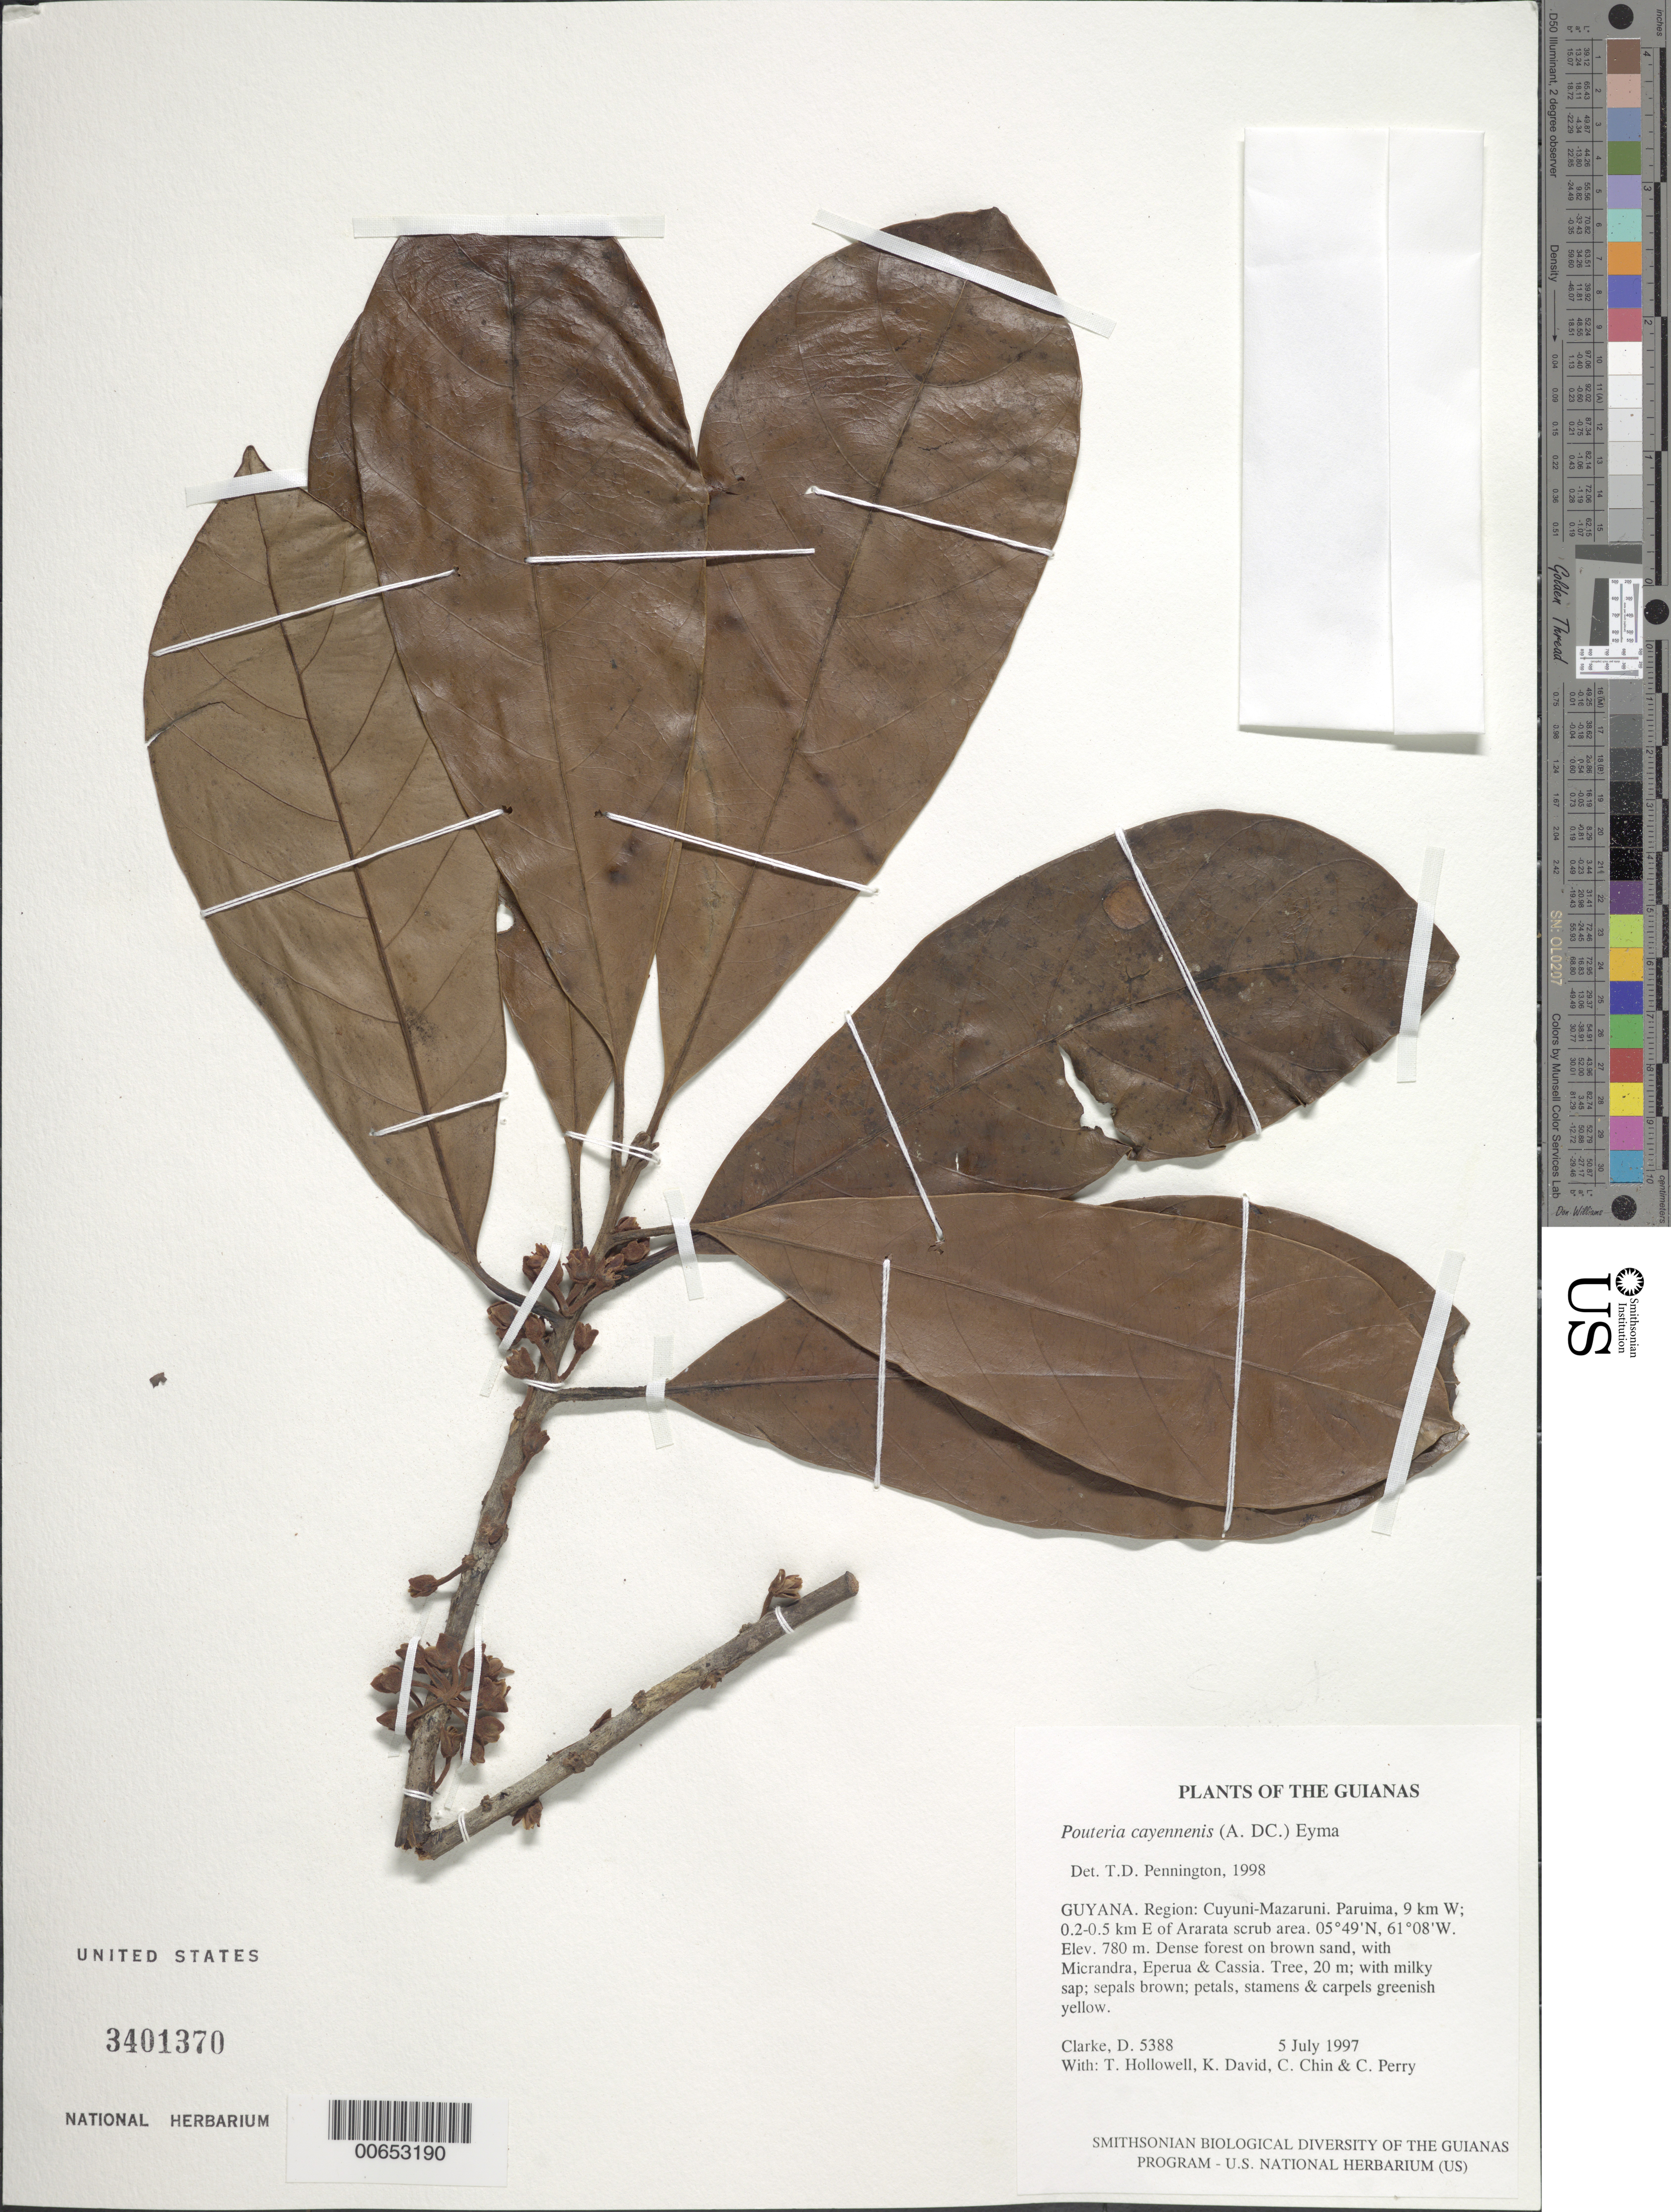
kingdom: Plantae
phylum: Tracheophyta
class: Magnoliopsida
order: Ericales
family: Sapotaceae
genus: Pouteria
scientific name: Pouteria cayennensis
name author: (A. DC.) Eyma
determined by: Pennington, T. D., (K)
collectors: H. D. Clarke, T. Hollowell, K. David, C. Chin & C. Perry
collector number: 5388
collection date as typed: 5 July 1997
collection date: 1997-07-05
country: Guyana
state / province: Cuyuni-Mazaruni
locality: Paruima, 9 km W; 0.2-0.5 km E of Ararata scrub area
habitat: Dense forest on brown sand, with Micrandra, Eperua & Cassia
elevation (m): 780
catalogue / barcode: US 3401370